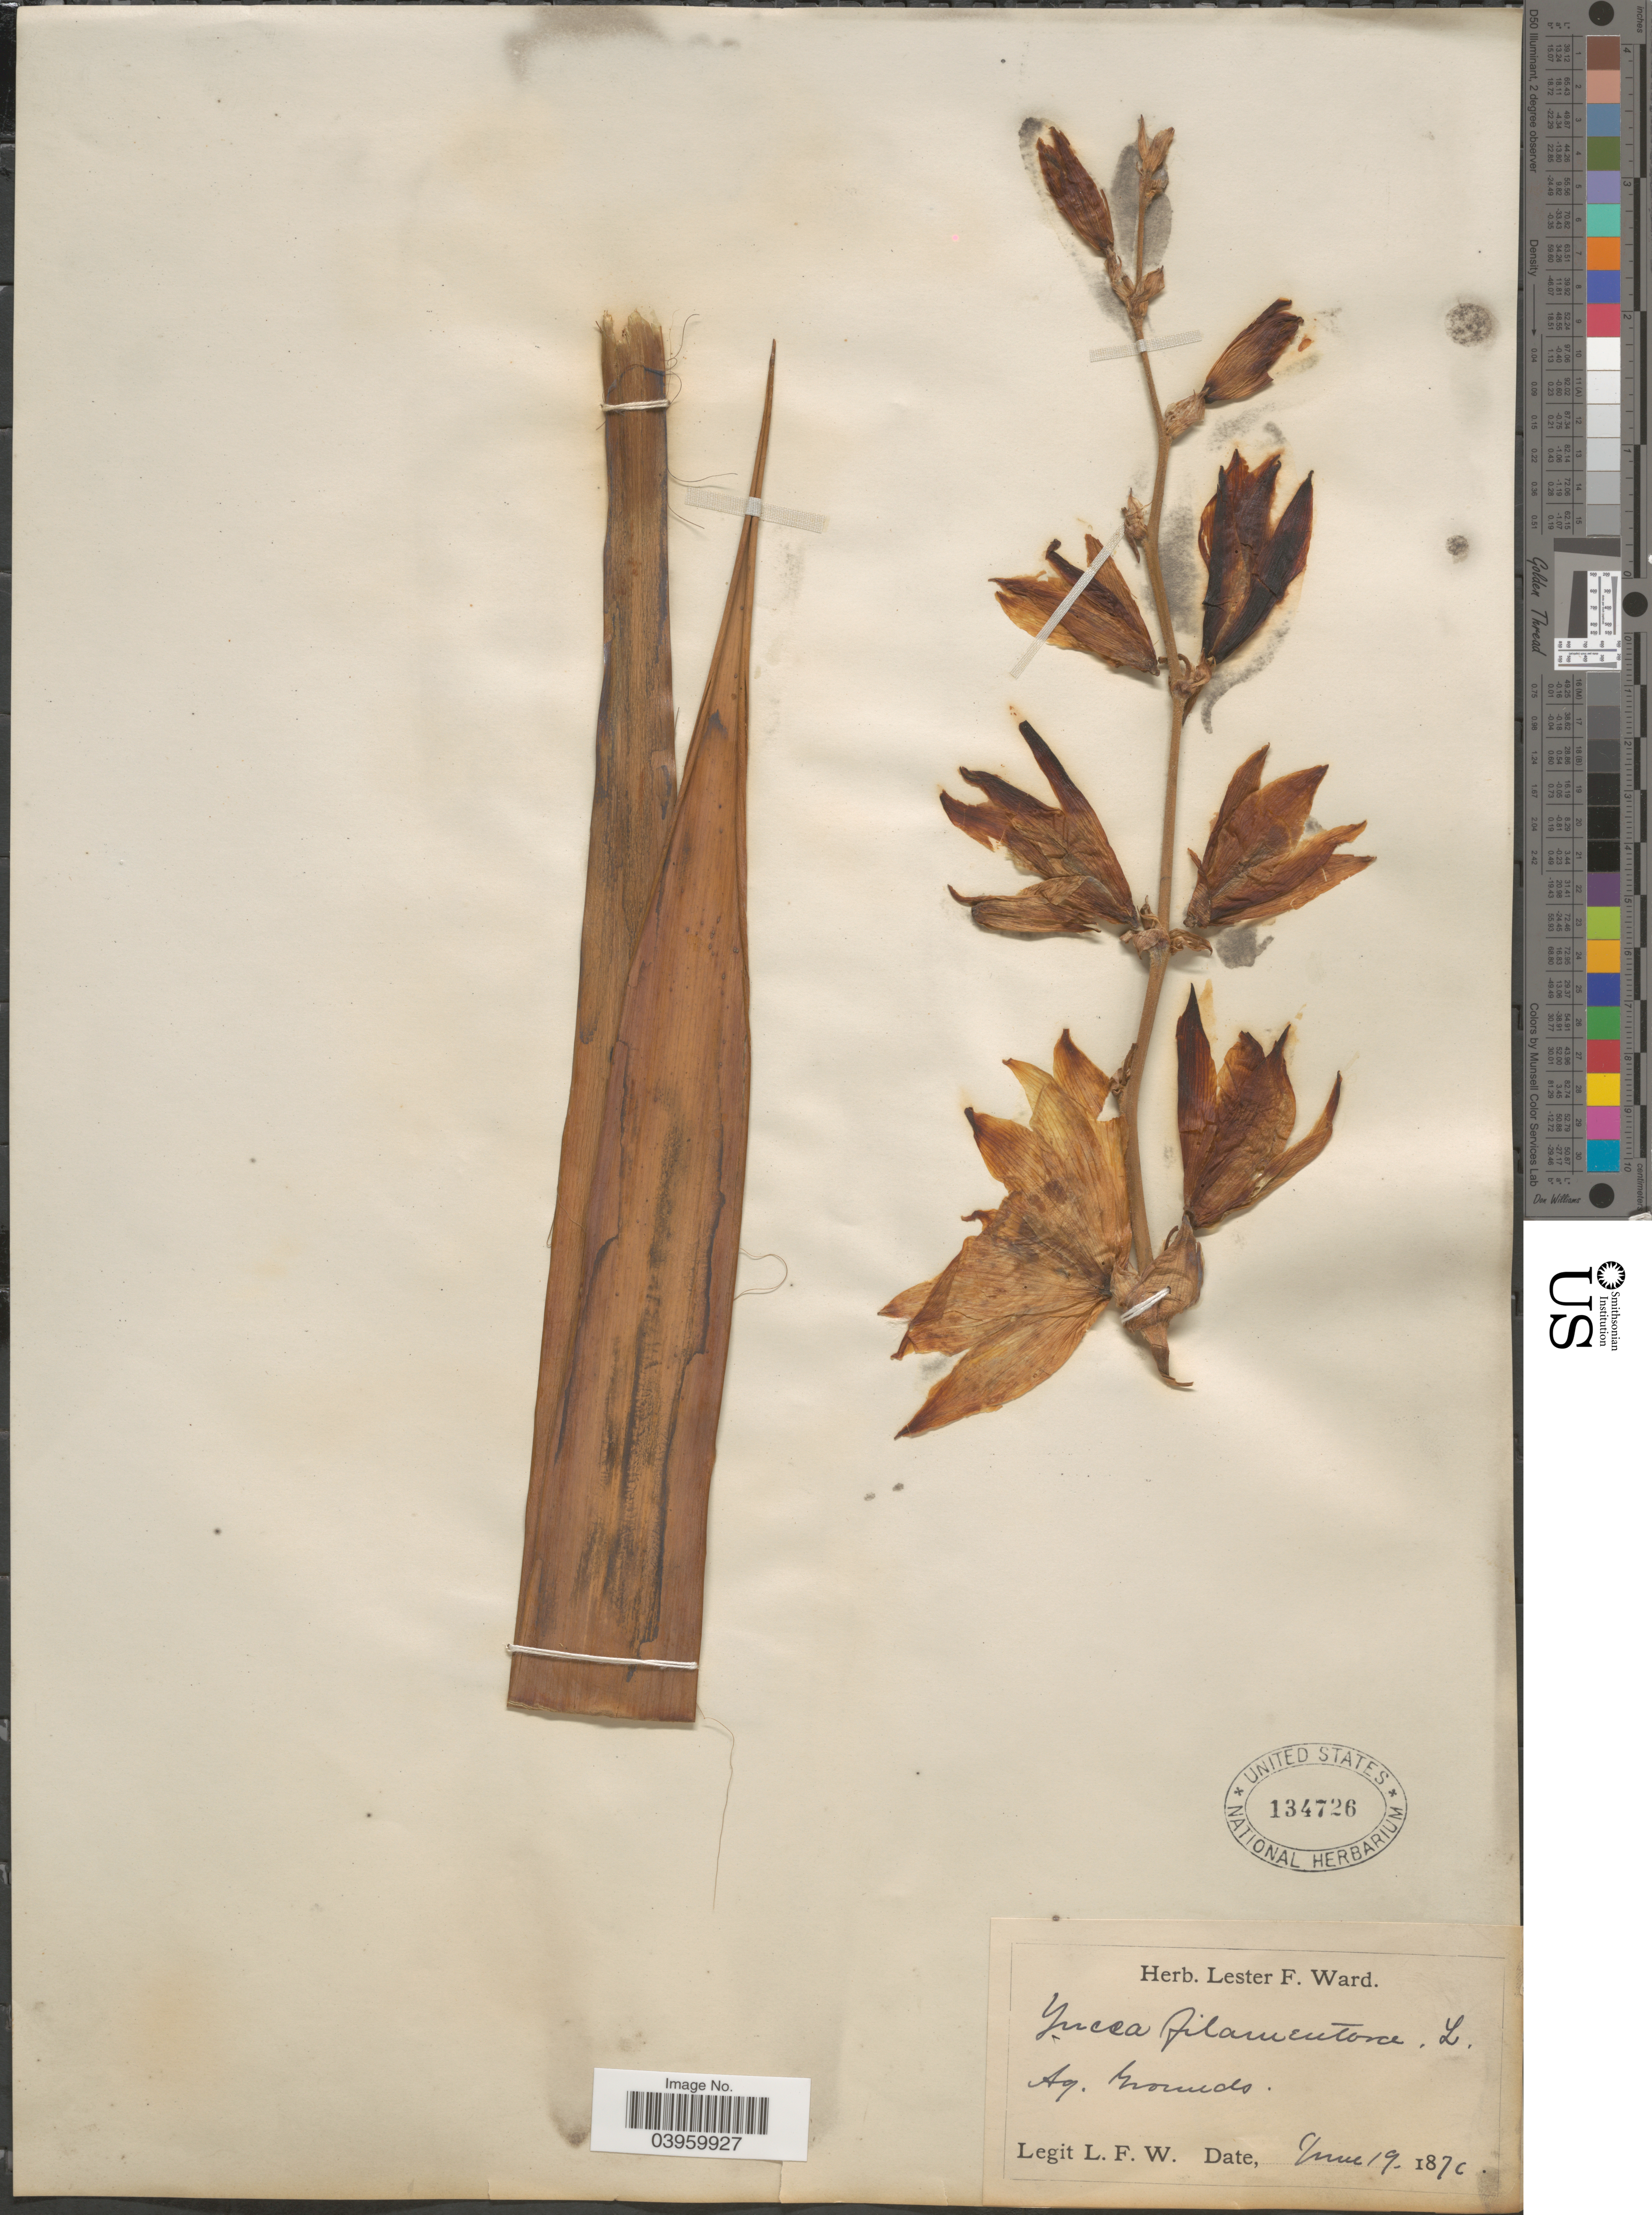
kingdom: Plantae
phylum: Tracheophyta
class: Liliopsida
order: Asparagales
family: Asparagaceae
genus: Yucca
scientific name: Yucca filamentosa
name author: L.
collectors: L. F. Ward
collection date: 1870-06-19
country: United States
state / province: District of Columbia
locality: Ag. Grounds.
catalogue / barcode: US 134726